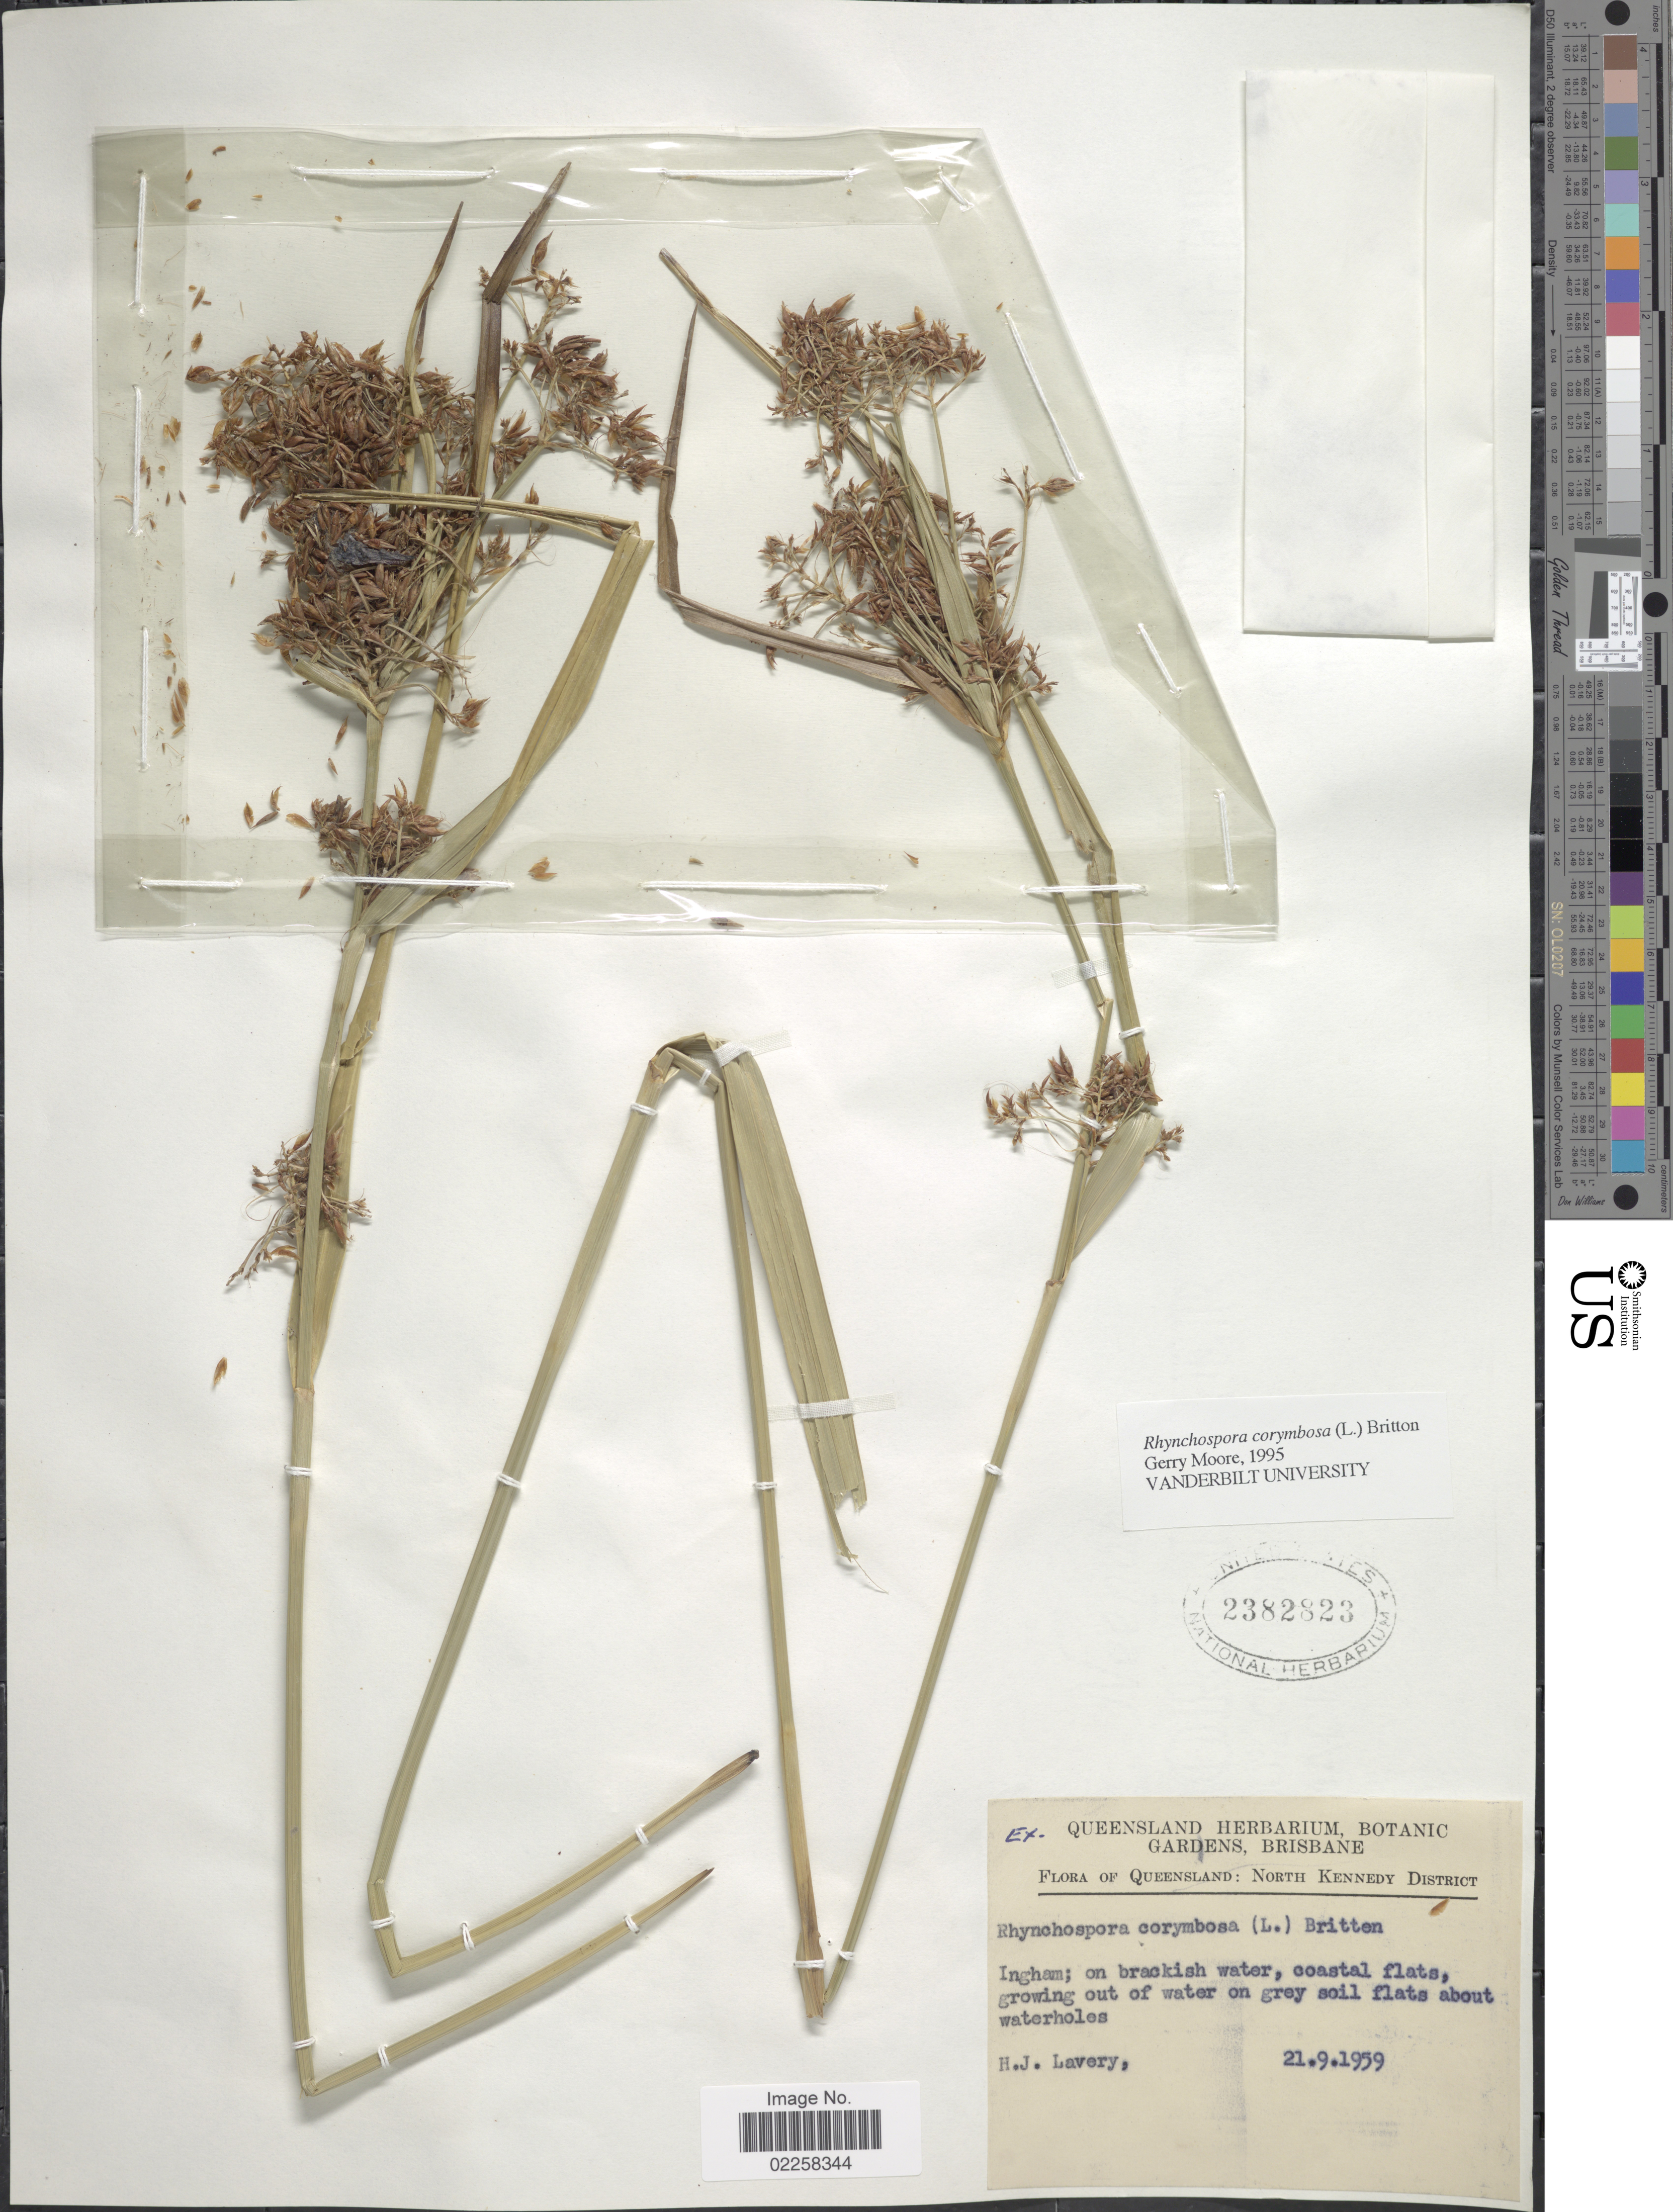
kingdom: Plantae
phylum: Tracheophyta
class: Liliopsida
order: Poales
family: Cyperaceae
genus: Rhynchospora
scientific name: Rhynchospora corymbosa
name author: (L.) Britton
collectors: H. Lavery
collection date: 1959-09-21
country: Australia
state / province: Queensland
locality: North Kennedy District, Ingham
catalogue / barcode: US 2382823